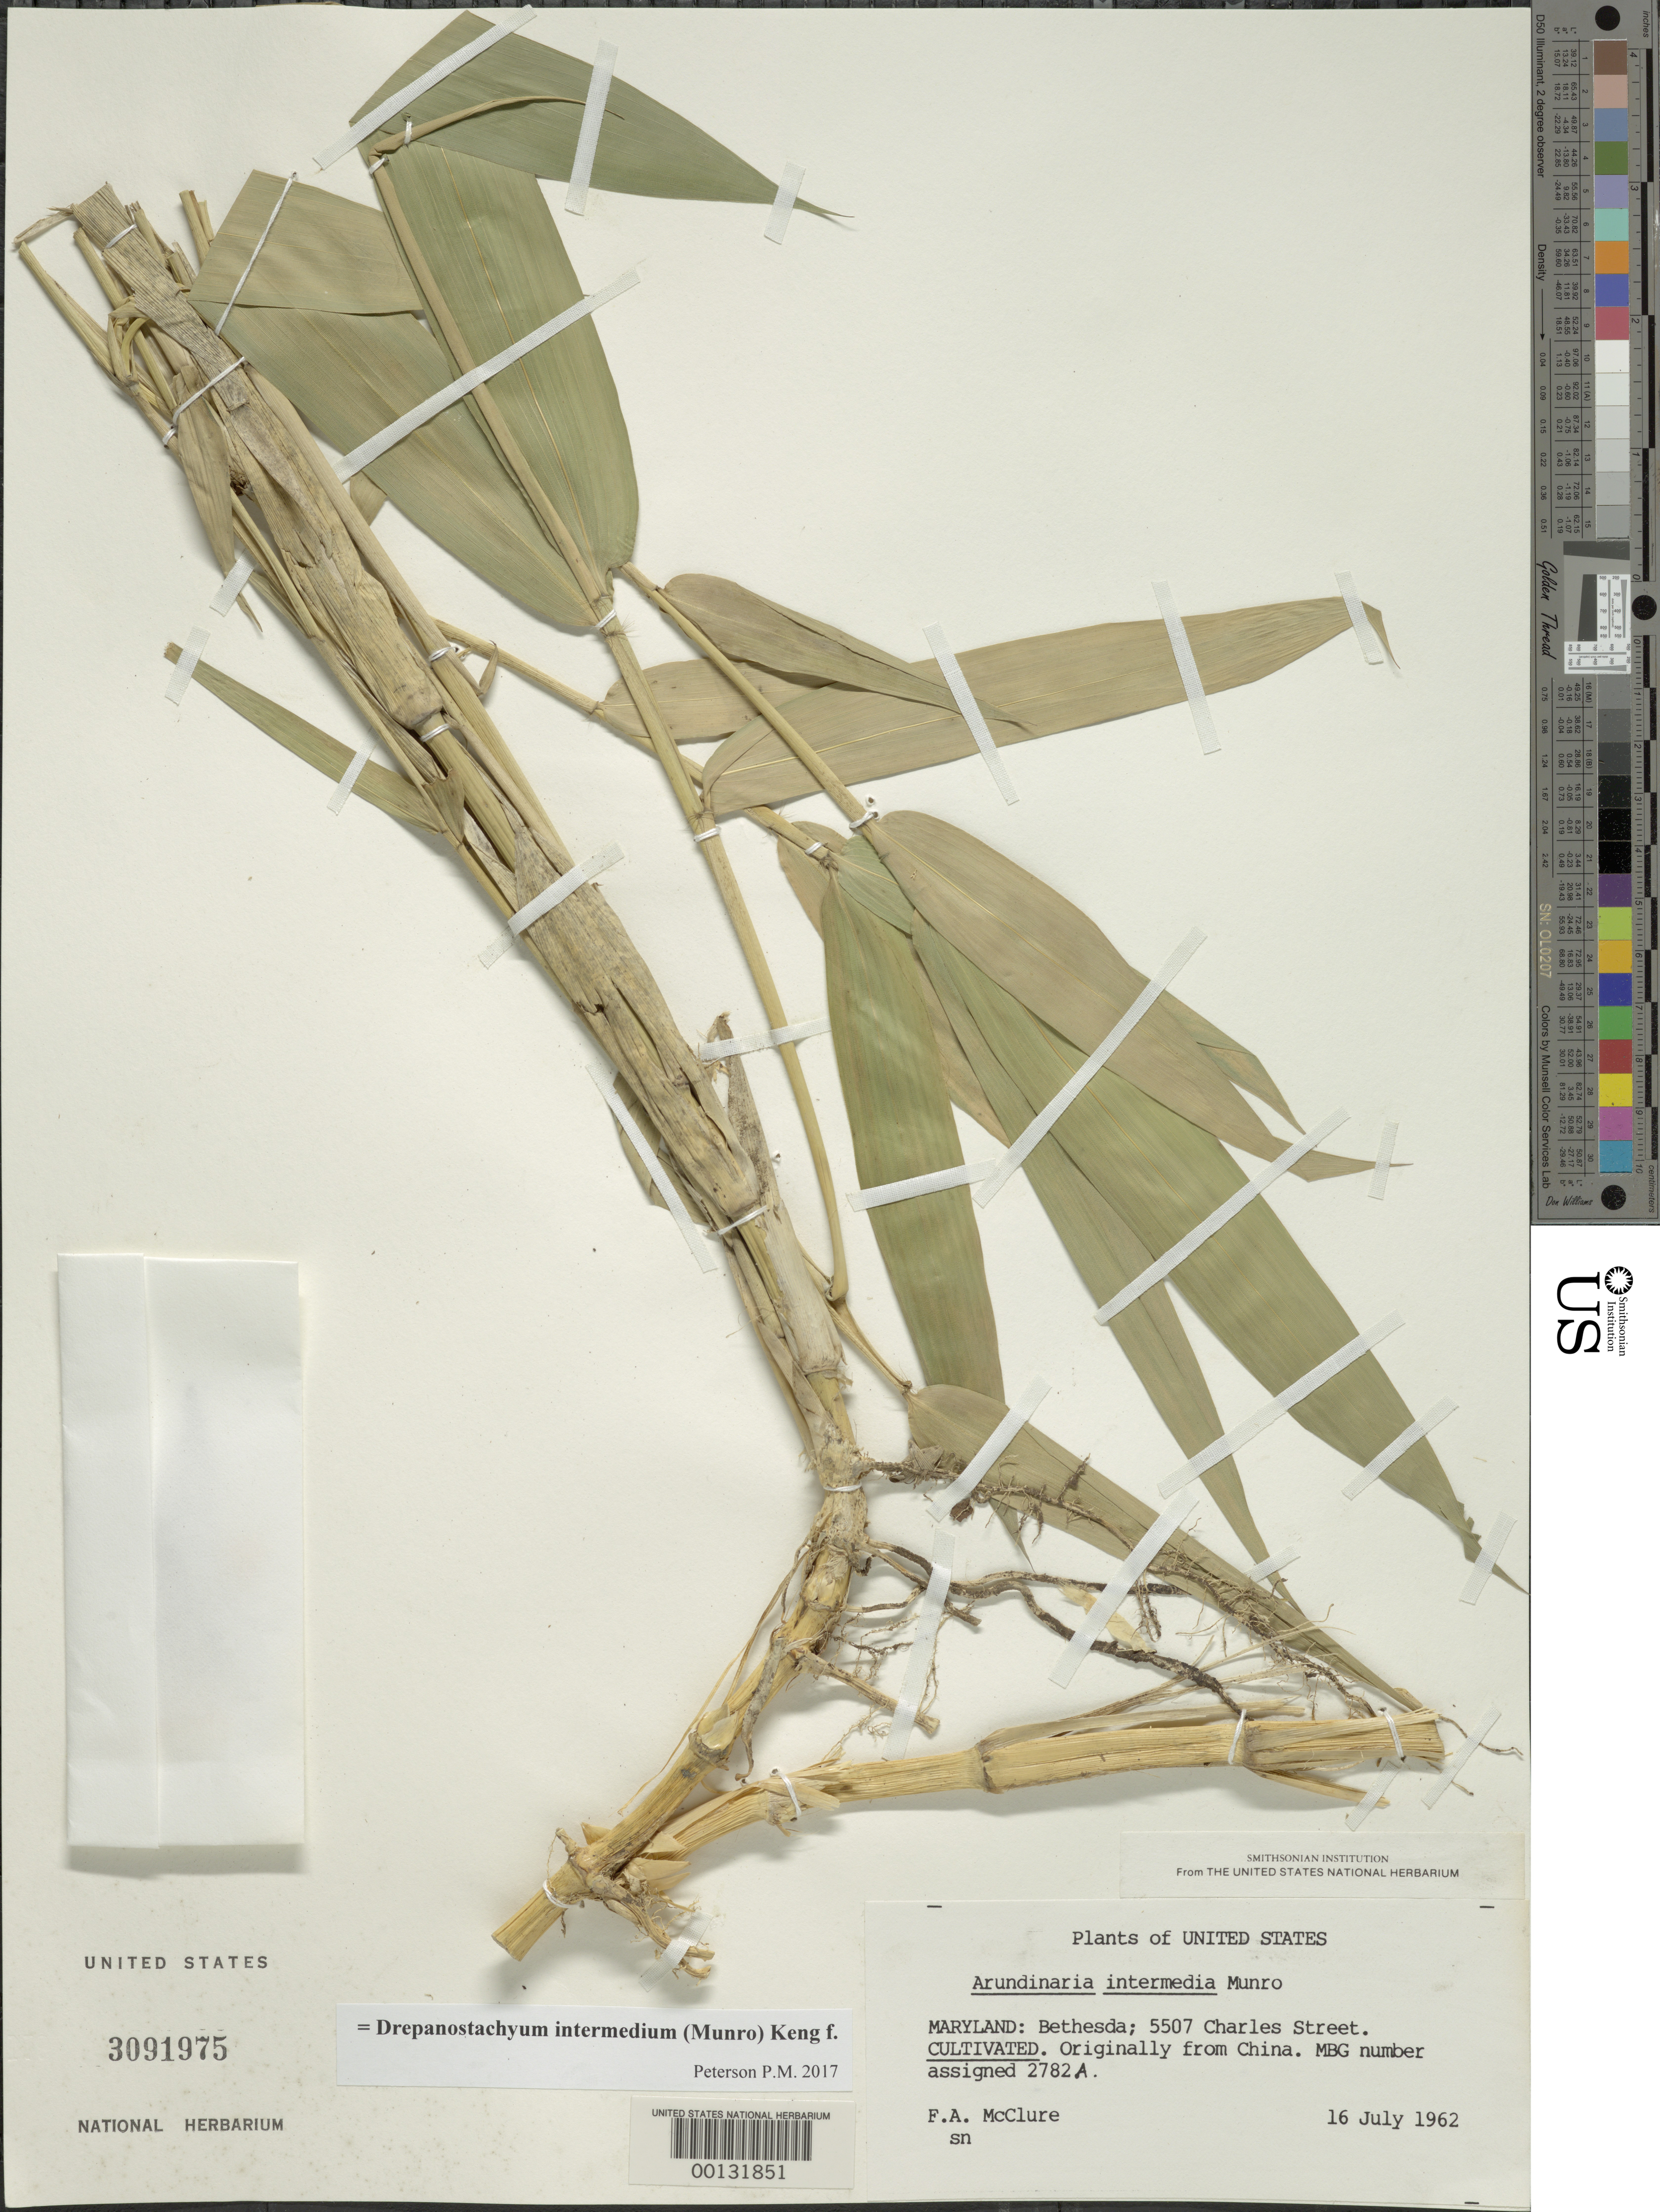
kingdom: Plantae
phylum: Tracheophyta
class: Liliopsida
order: Poales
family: Poaceae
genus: Drepanostachyum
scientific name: Drepanostachyum intermedium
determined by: Poaceae Reorganization Project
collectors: F. A. McClure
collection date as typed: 16 Jul 1962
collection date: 1962-07-16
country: United States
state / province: Maryland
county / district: Montgomery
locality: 5507 Charles Street, Bethesda (McClure's garden)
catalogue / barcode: US 3091975